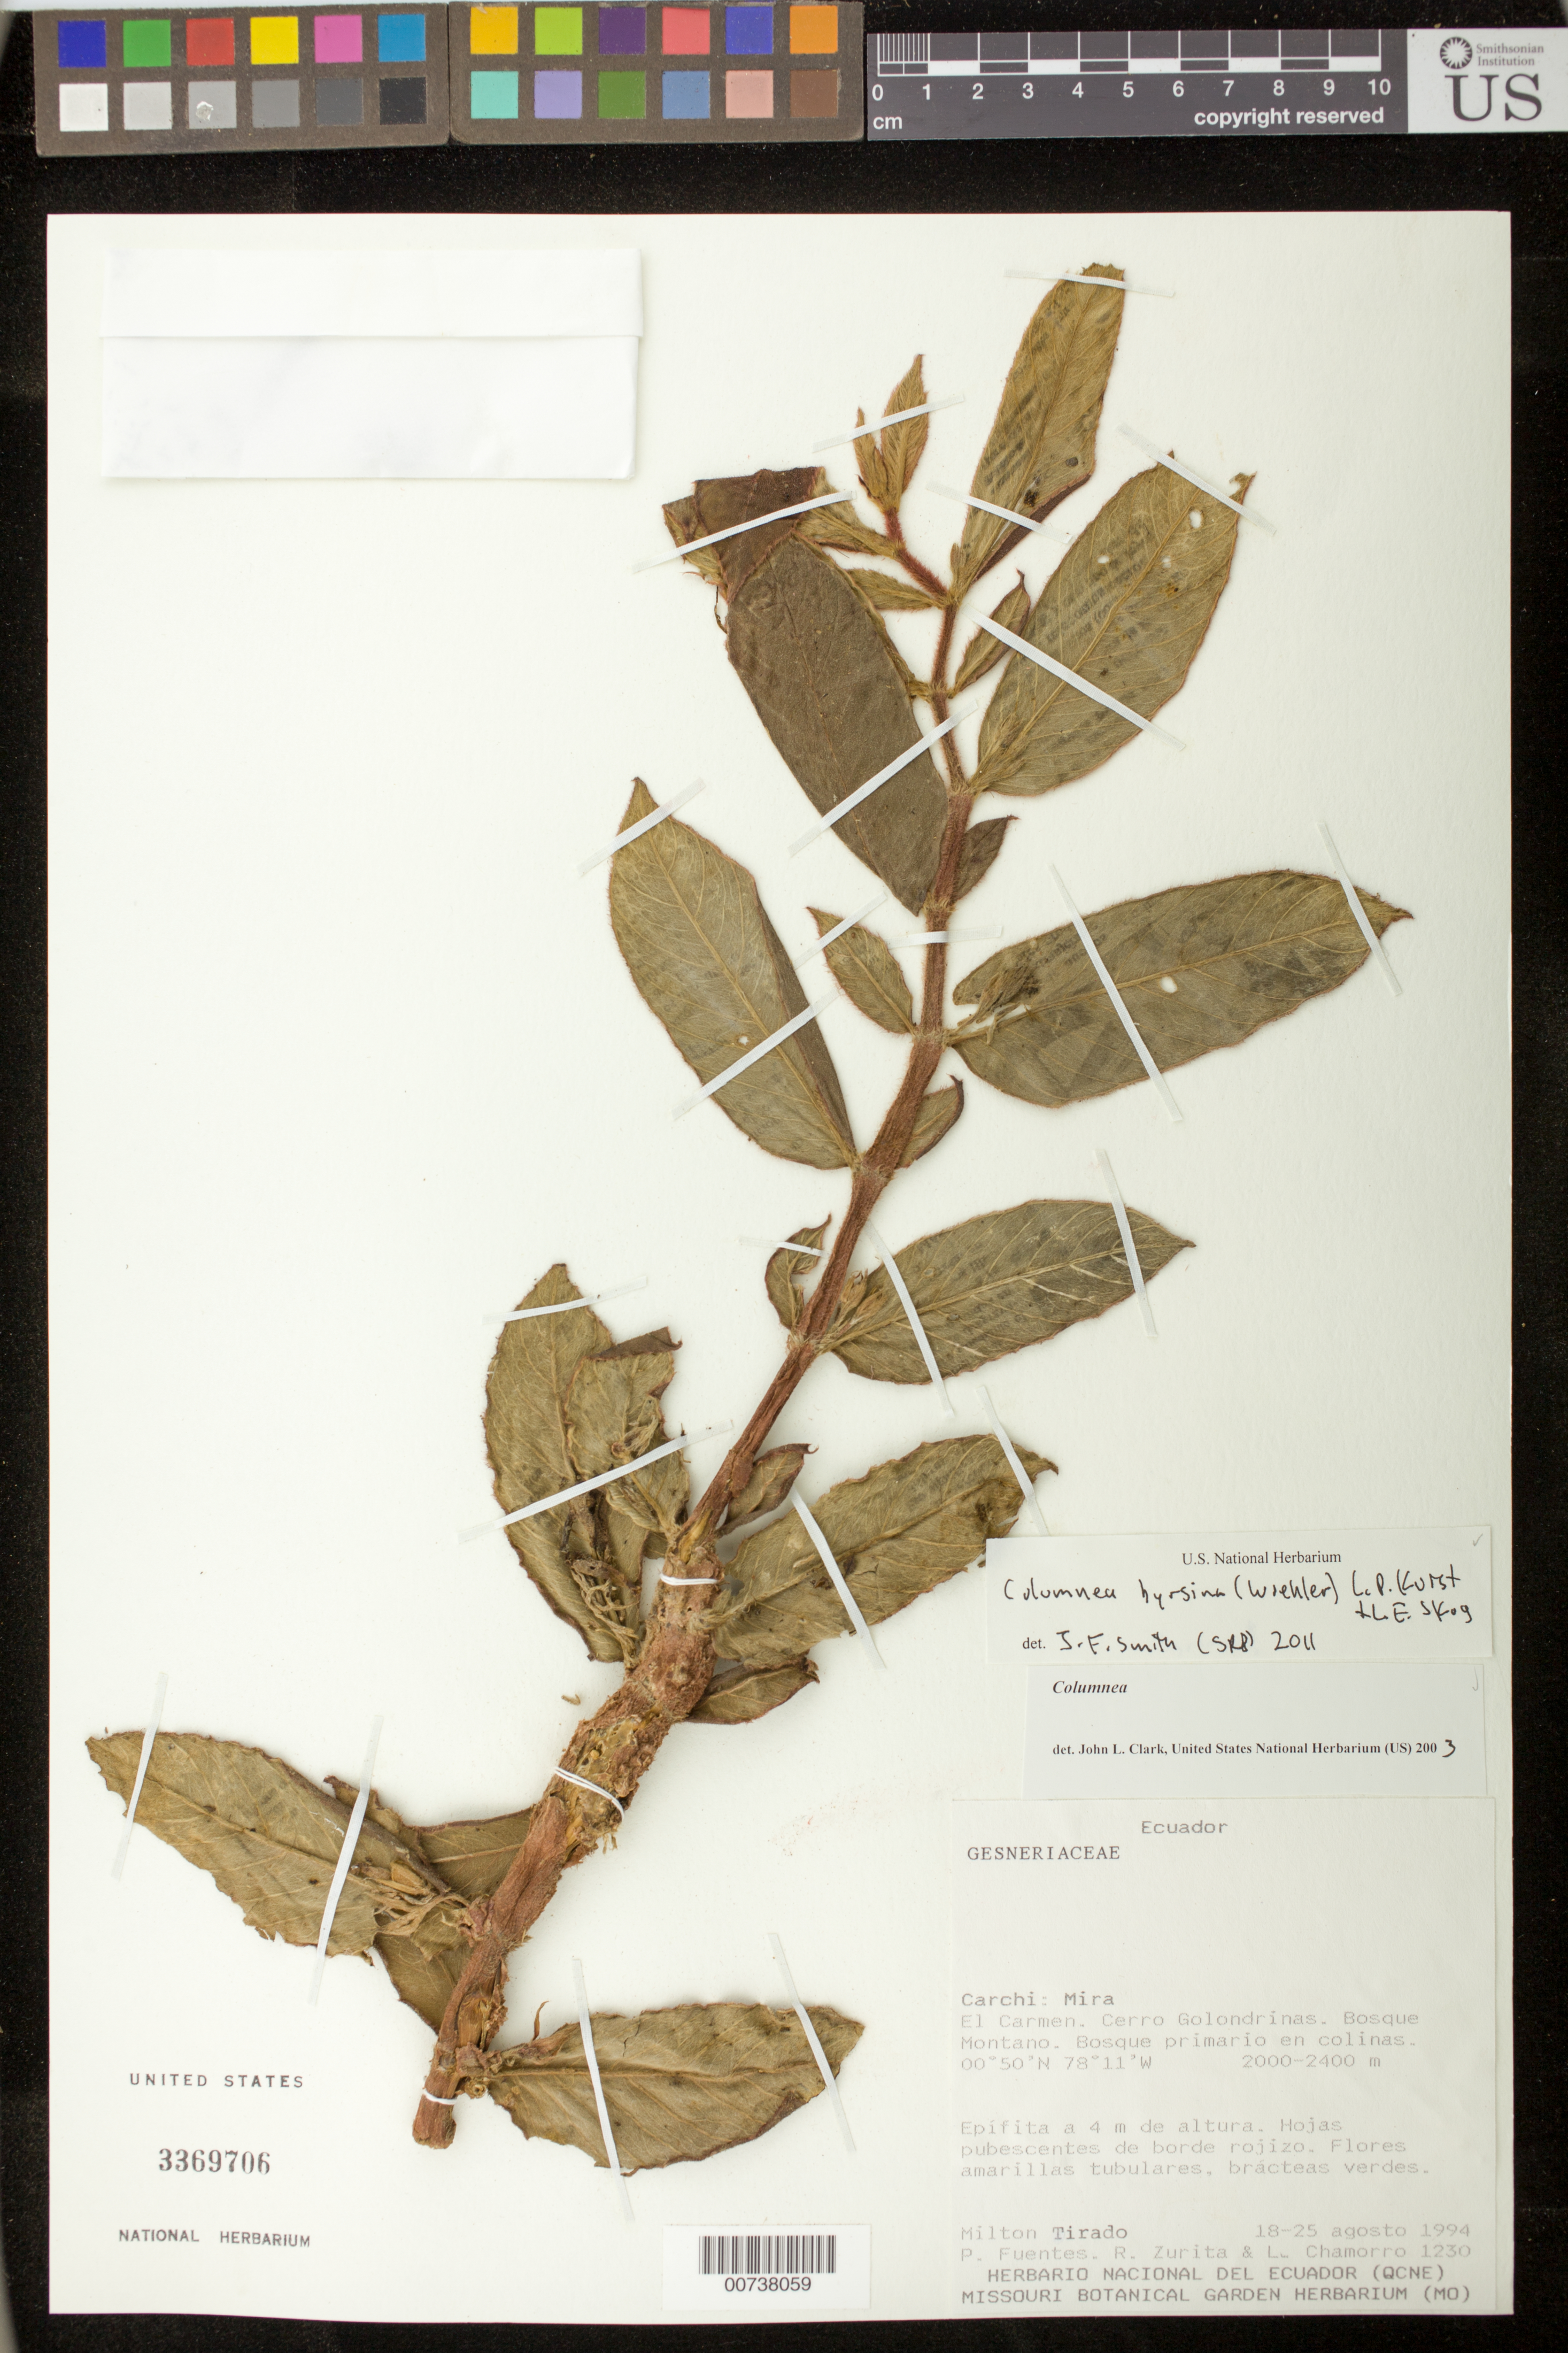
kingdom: Plantae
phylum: Tracheophyta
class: Magnoliopsida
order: Lamiales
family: Gesneriaceae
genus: Columnea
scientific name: Columnea byrsina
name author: (Wiehler) L.P. Kvist & L.E. Skog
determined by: Smith, J. F.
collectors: M. Tirado, P. Fuentes, R. Zurita & L. Chamorro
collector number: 1230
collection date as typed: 18-25 Aug 1994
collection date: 1994-08-18/1994-08-25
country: Ecuador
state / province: Carchi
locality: Cantón Mira. El Carmen. Cerro Golondrinas.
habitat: Bosque Montano. Bosque primario en colinas.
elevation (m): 2000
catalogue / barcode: US 3369706